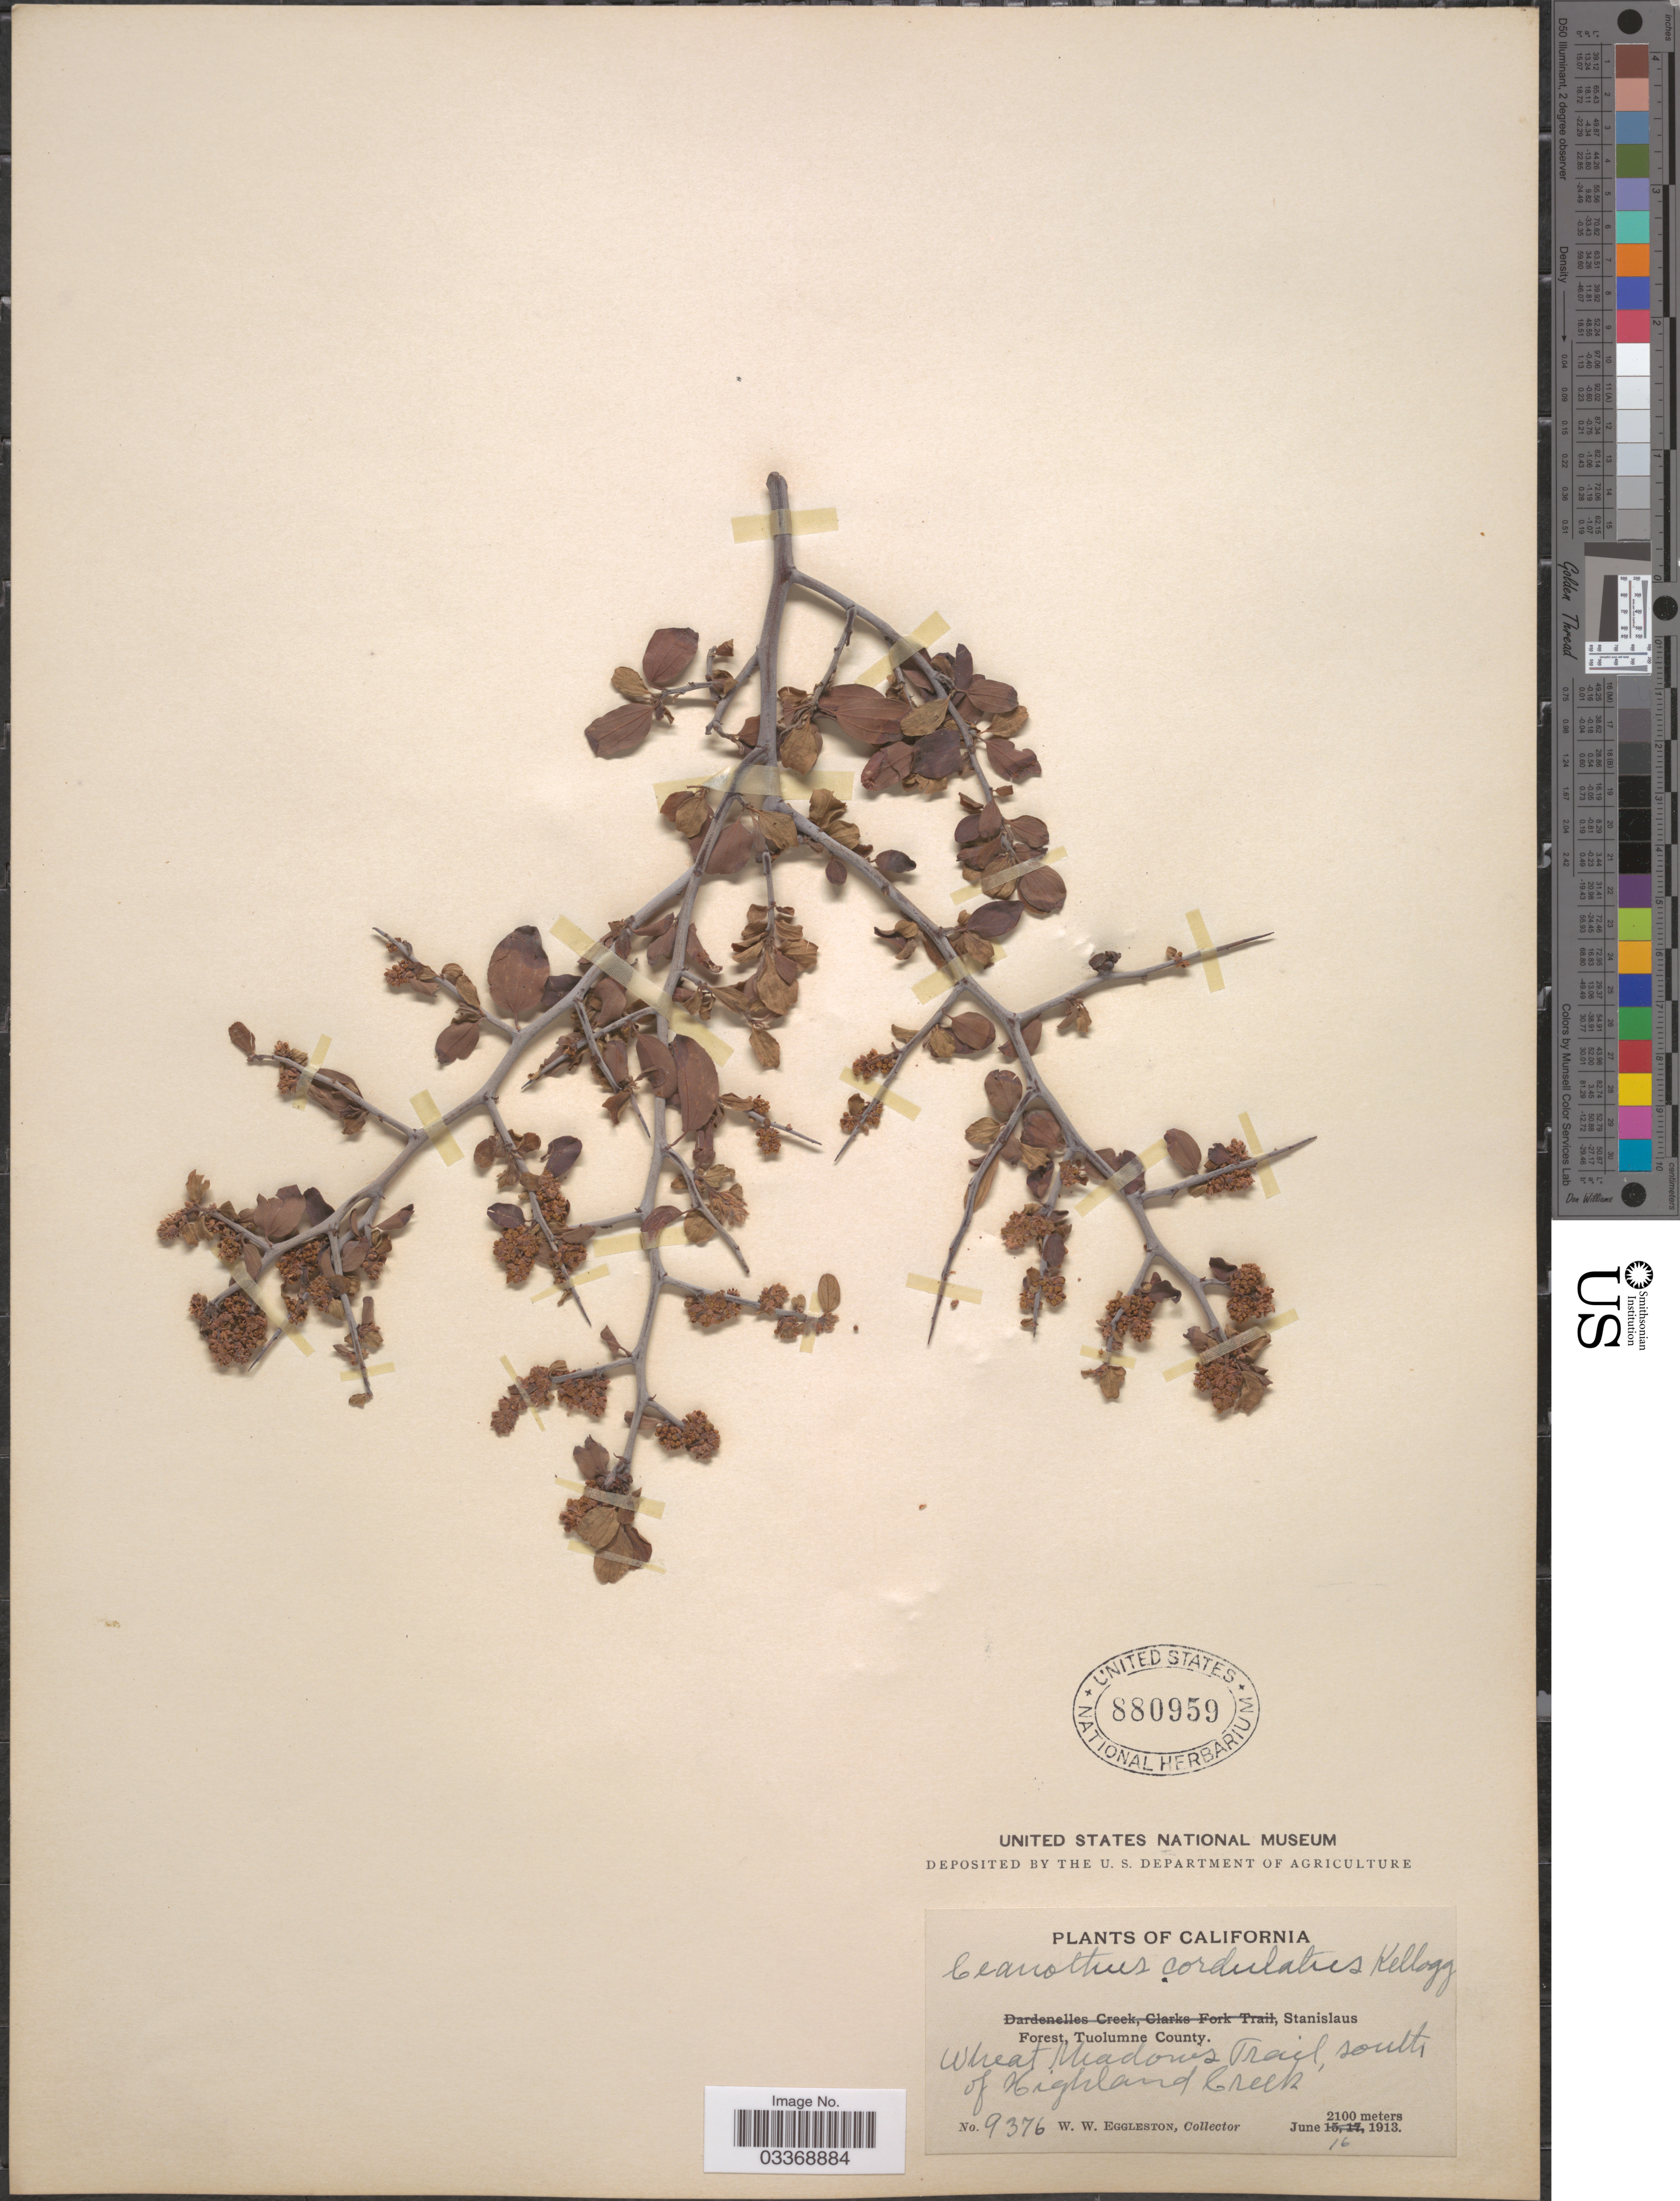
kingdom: Plantae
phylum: Tracheophyta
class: Magnoliopsida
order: Rosales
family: Rhamnaceae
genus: Ceanothus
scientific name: Ceanothus cordulatus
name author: Kellogg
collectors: W. W. Eggleston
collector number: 9376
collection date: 1913-06-16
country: United States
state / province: California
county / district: Tuolumne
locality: Stanislaus Forest, Tuolumne County. Wheat Meadows Trail, south of Highland Creek.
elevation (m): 2100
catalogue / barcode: US 880959